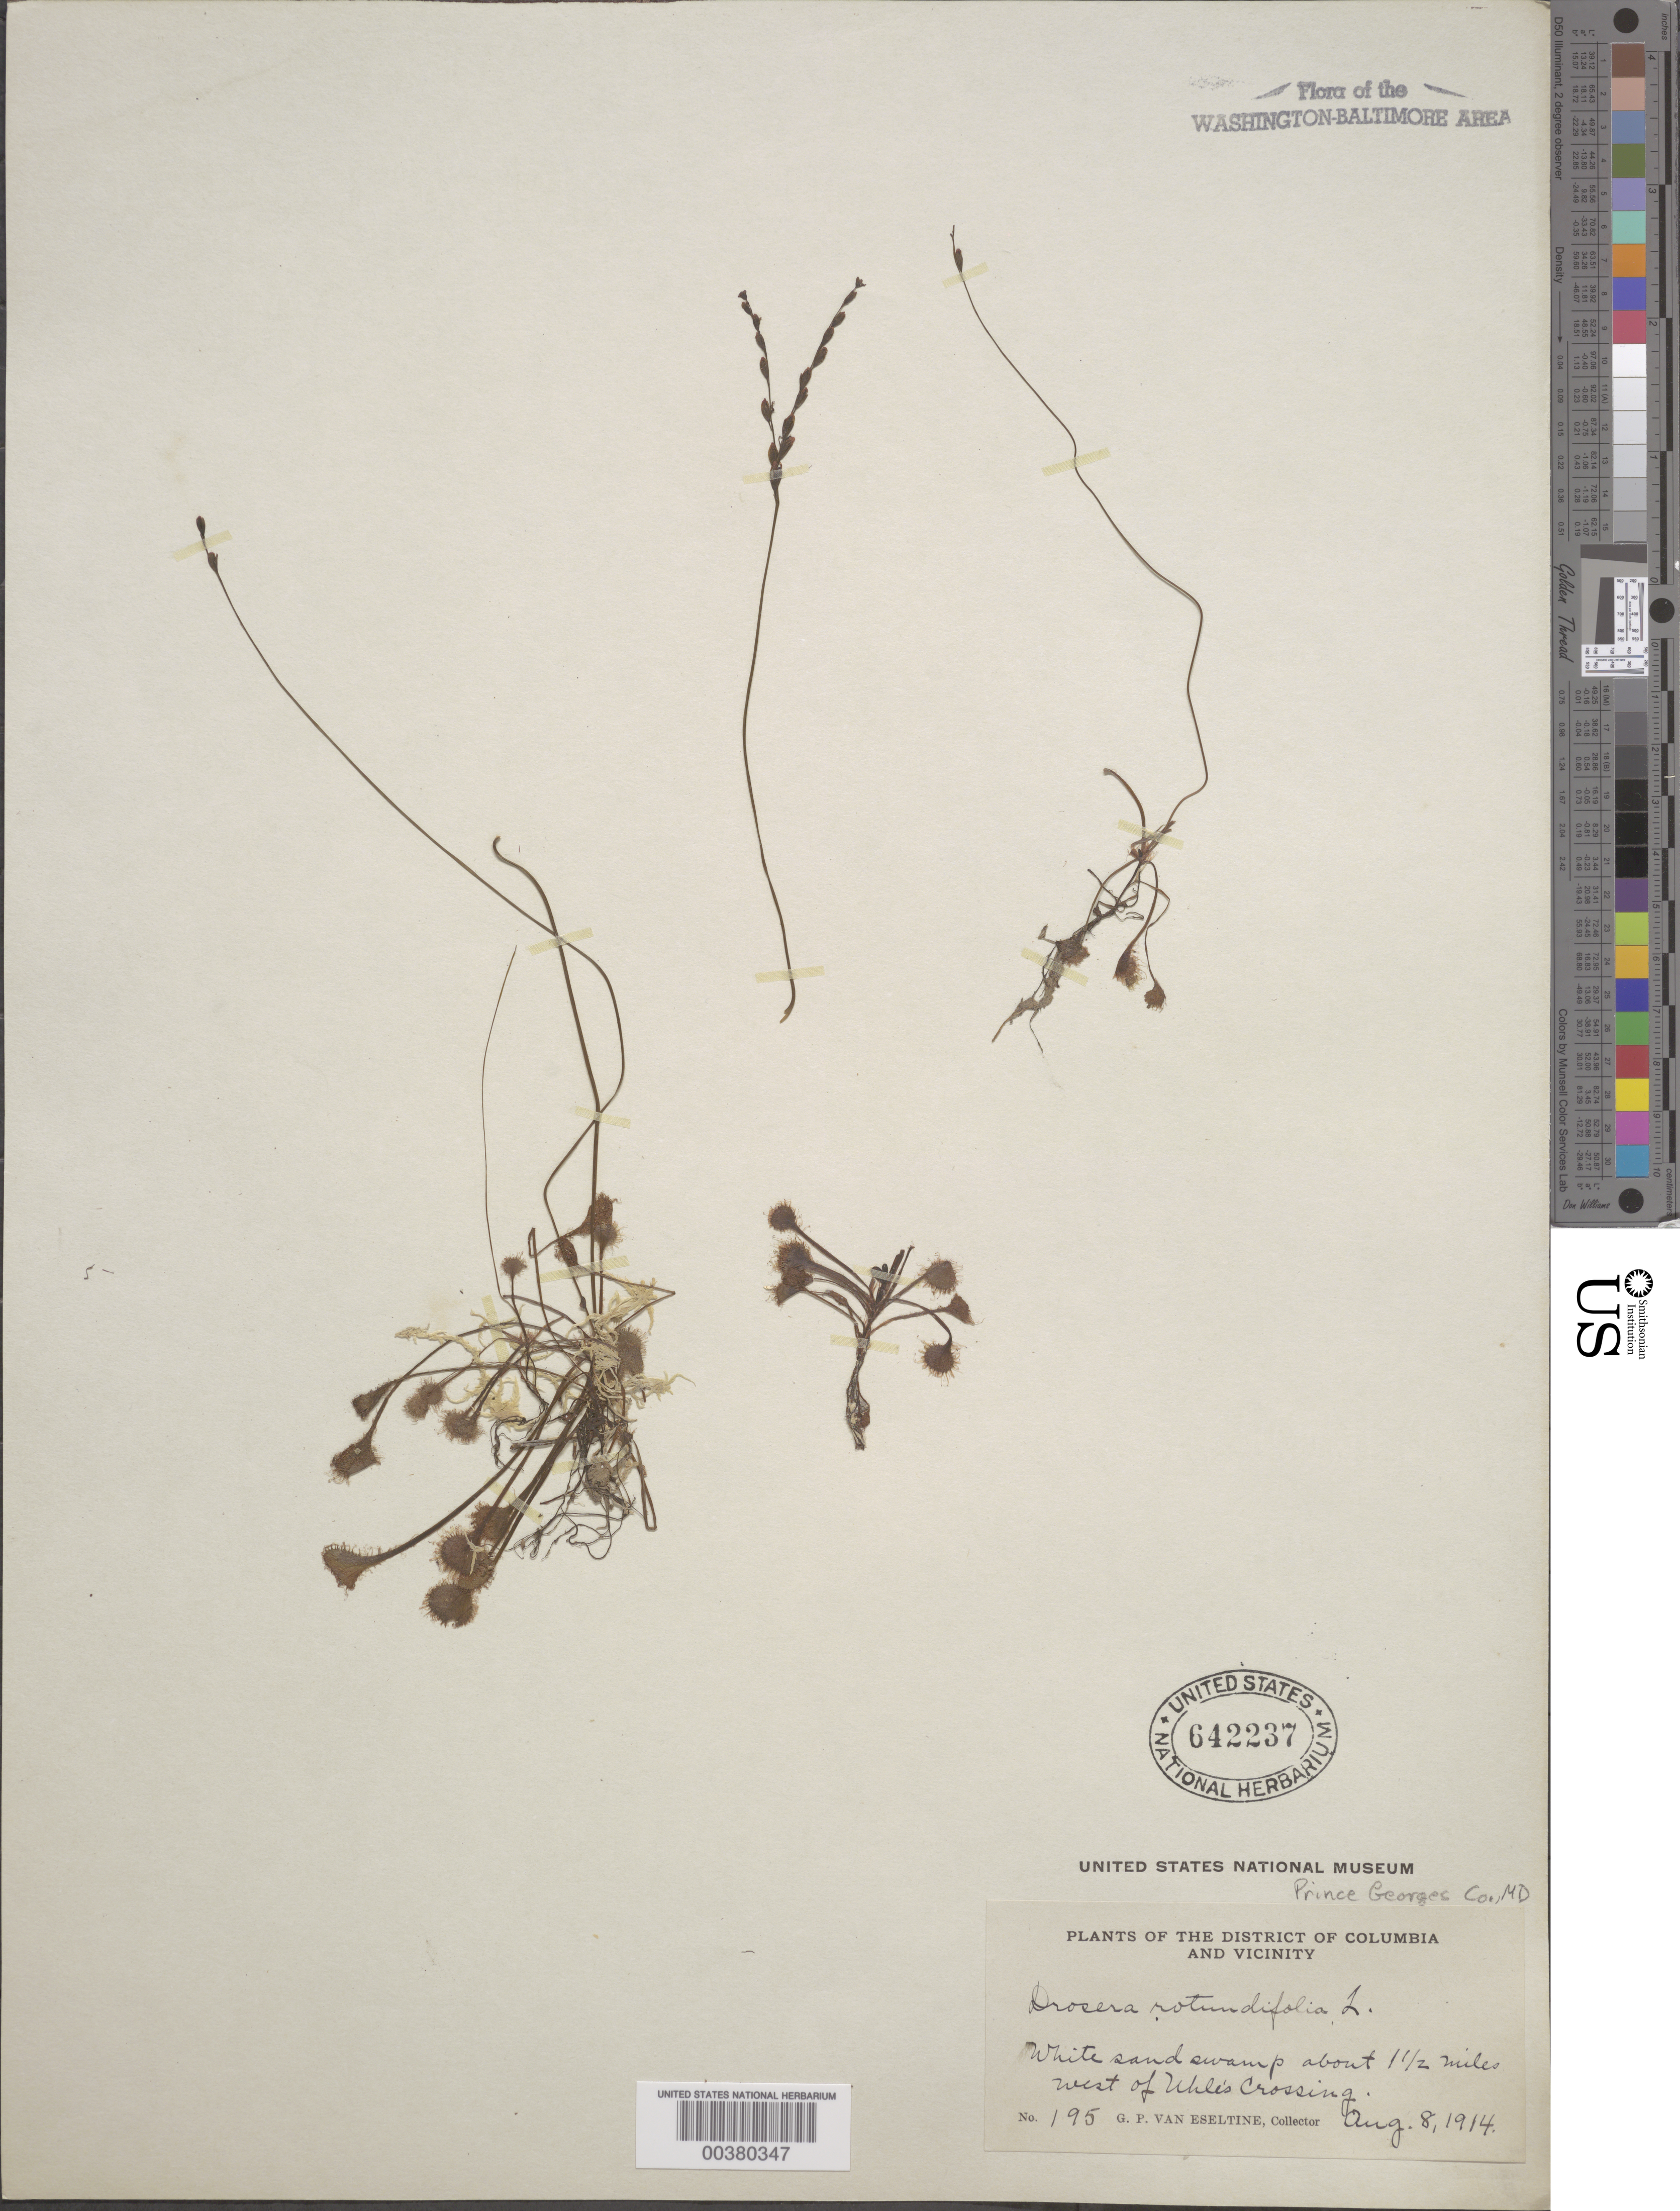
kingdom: Plantae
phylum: Tracheophyta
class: Magnoliopsida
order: Caryophyllales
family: Droseraceae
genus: Drosera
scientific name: Drosera rotundifolia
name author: L.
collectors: G. P. Van Eseltine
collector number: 195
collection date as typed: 08 Aug 1914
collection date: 1914-08-08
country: United States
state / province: Maryland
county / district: Prince George's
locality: West of Uhles Crossing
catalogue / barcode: US 642237